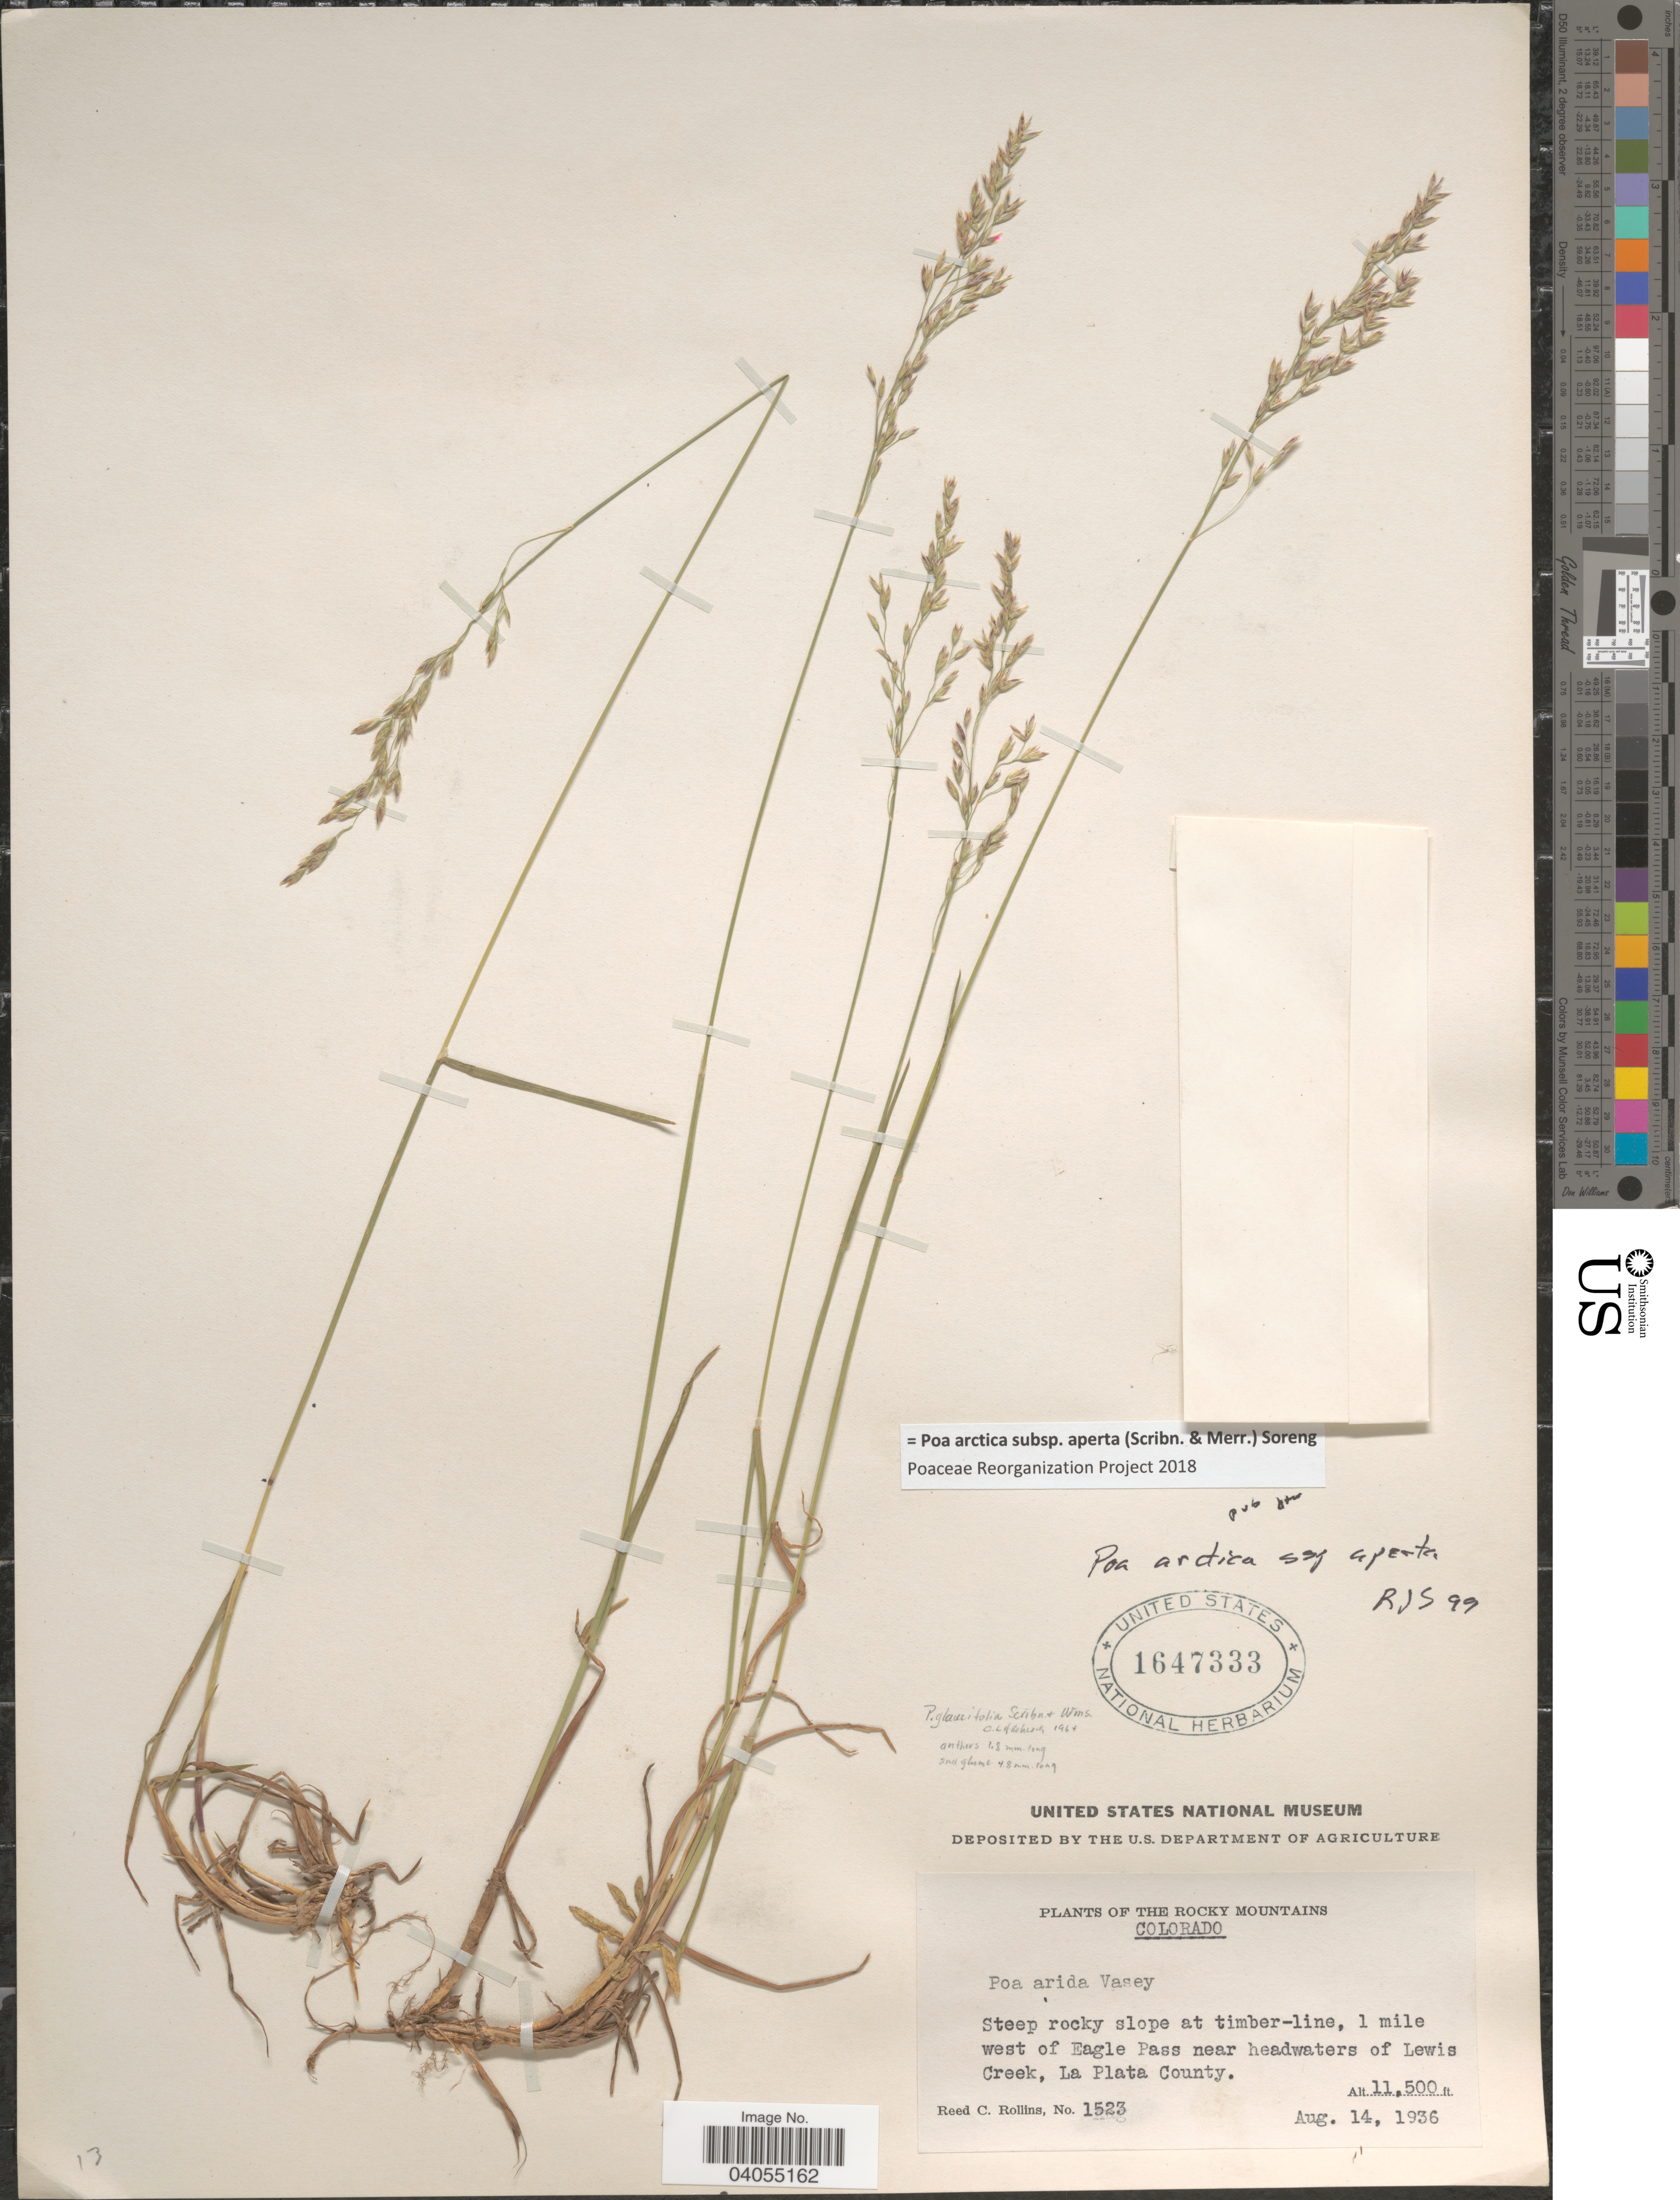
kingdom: Plantae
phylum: Tracheophyta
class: Liliopsida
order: Poales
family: Poaceae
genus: Poa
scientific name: Poa arctica subsp. aperta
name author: (Scribn. & Merr.) Soreng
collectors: R. C. Rollins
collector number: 1523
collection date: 1936-08-14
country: United States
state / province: Colorado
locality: Rocky Mountains. Slope at timber-line, 1 mile west of Eagle Pass near headwaters of Lewis Creek, La Plata County.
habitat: steep rocky slope at timber-line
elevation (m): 3505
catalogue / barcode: US 1647333